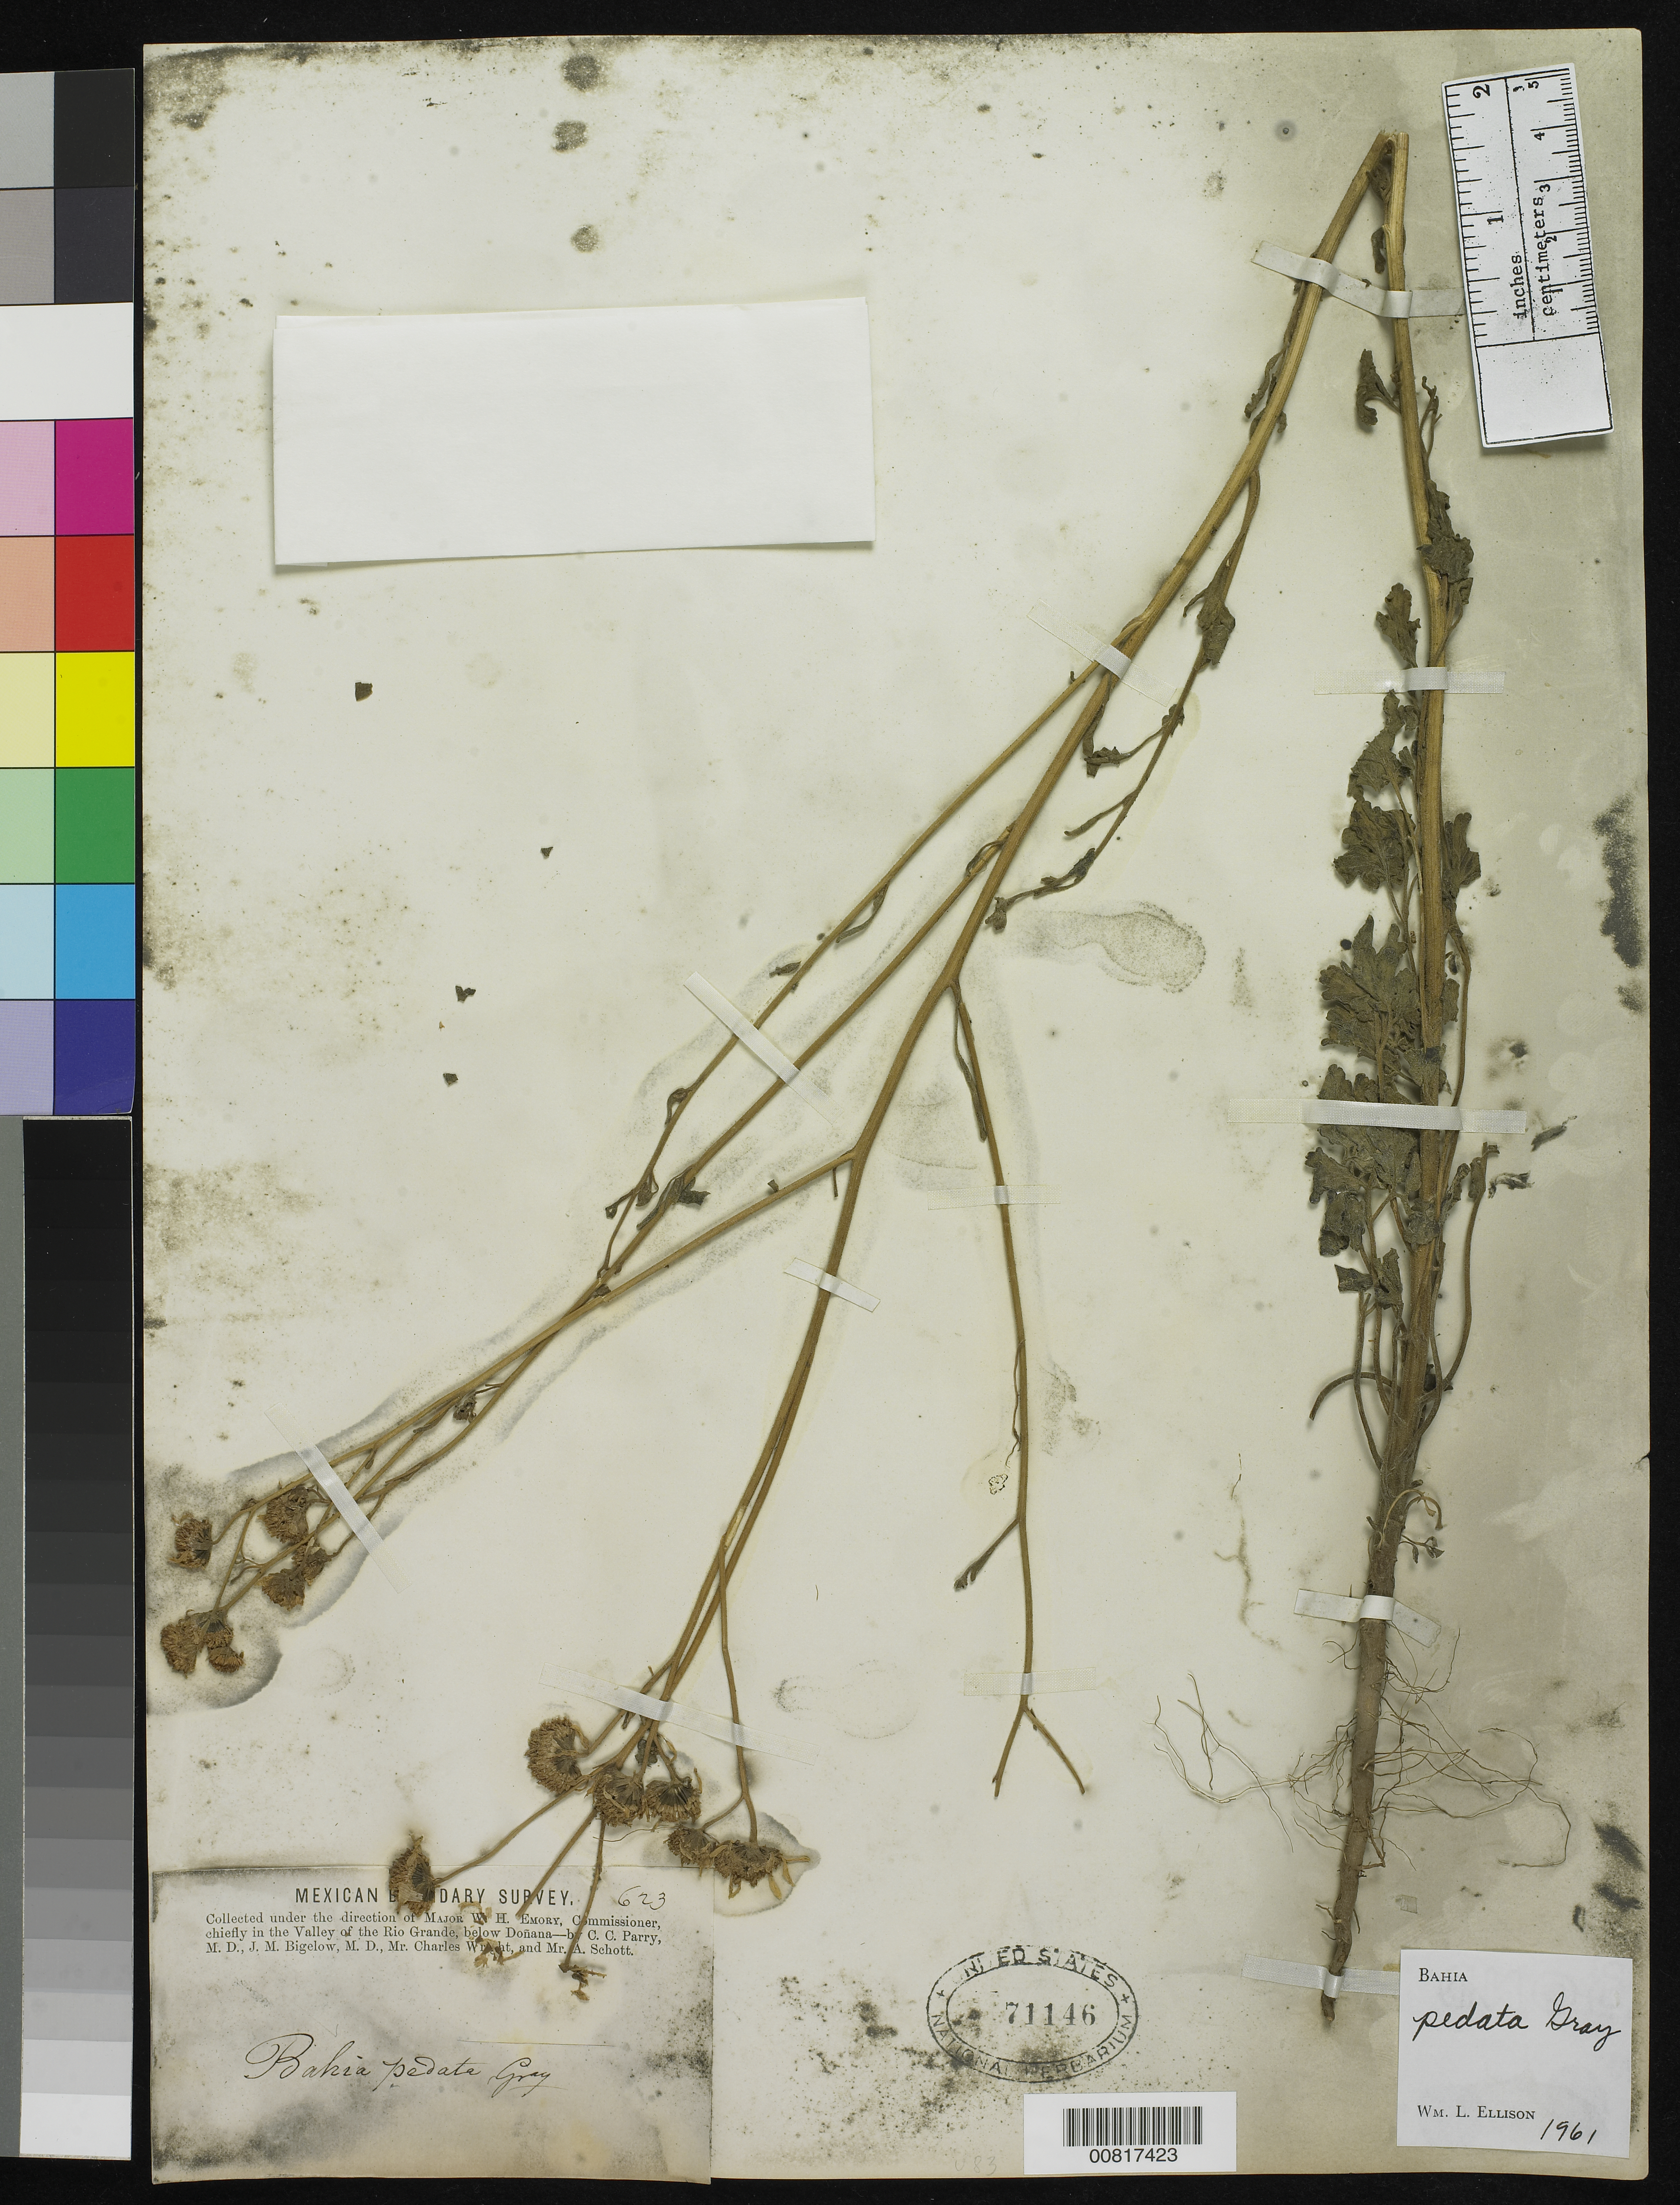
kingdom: Plantae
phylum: Tracheophyta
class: Magnoliopsida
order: Asterales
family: Asteraceae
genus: Bahia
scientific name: Bahia pedata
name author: A. Gray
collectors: C. C. Parry, J. M. Bigelow, C. Wright & A. C. V. Schott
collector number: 623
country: United States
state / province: New Mexico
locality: Valley of the Rio Grande, below Doñana, New Mexico.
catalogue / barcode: US 71146